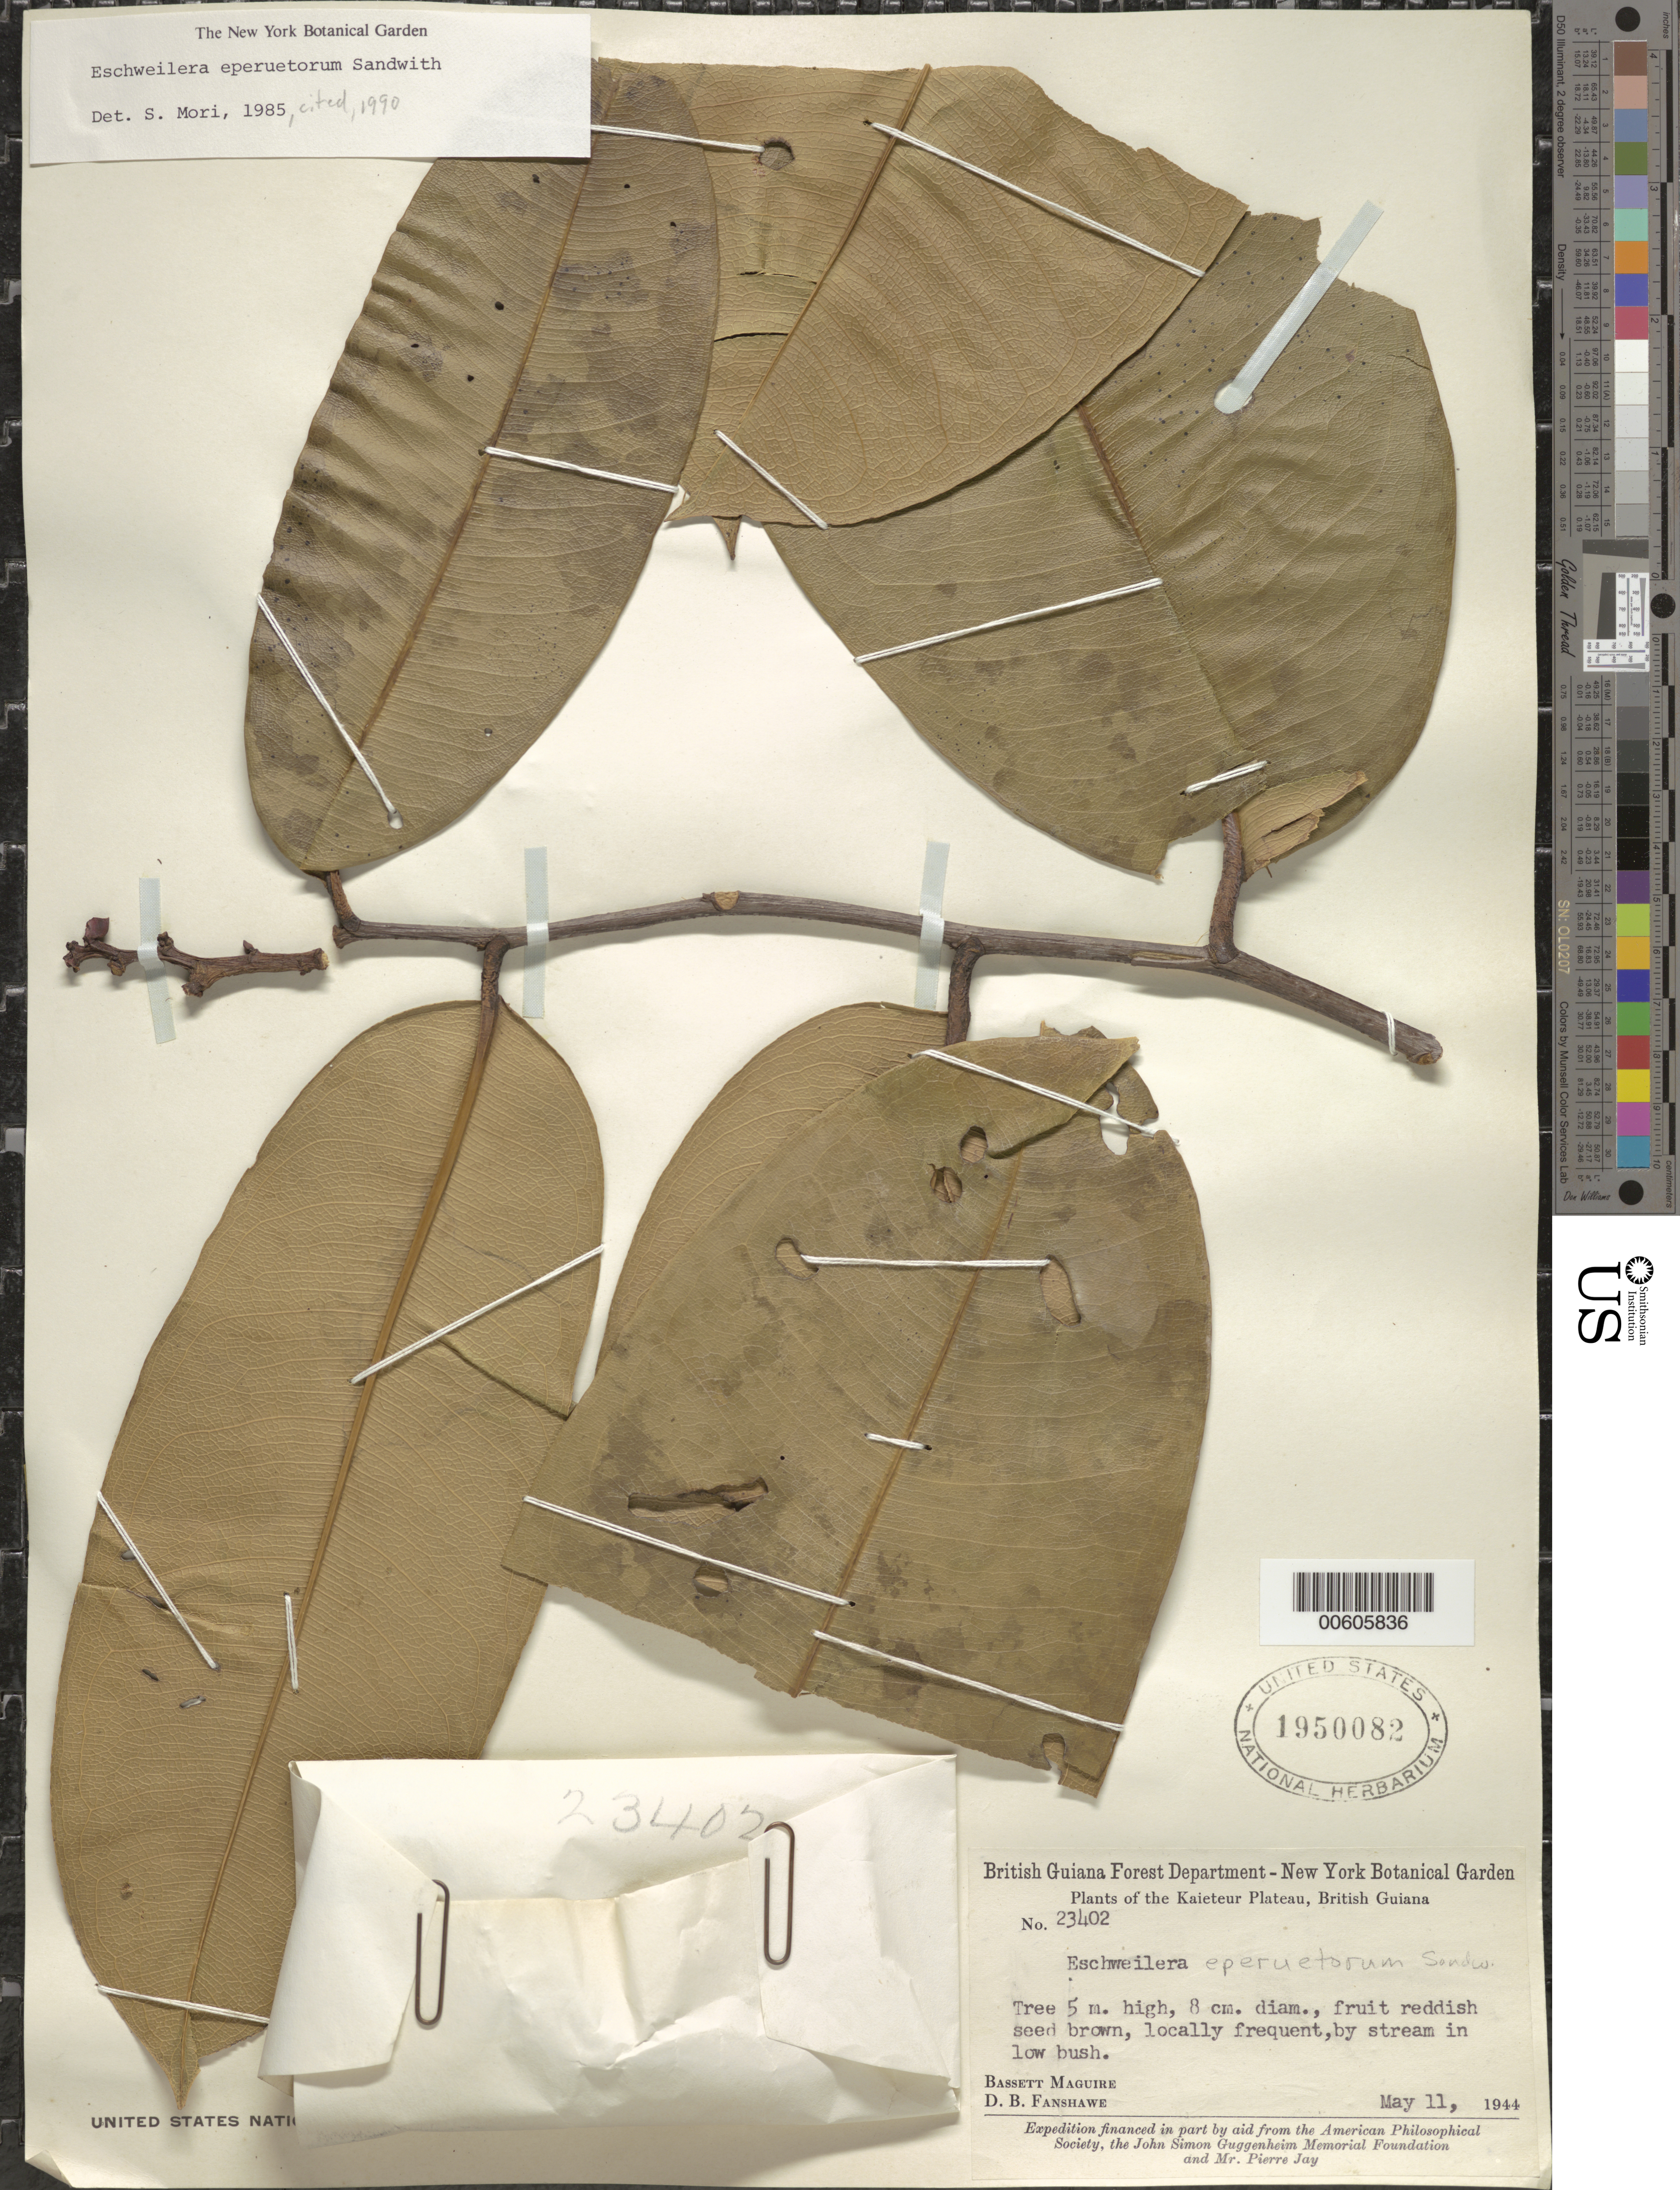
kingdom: Plantae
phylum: Tracheophyta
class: Magnoliopsida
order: Ericales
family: Lecythidaceae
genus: Eschweilera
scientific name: Eschweilera eperuetorum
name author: Sandwith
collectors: B. Maguire & D. B. Fanshawe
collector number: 23402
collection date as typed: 11-May-44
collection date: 1944-05-11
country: Guyana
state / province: Potaro-Siparuni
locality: Kaieteur Plateau, Potaro River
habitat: By stream in low bush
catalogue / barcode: US 1950082